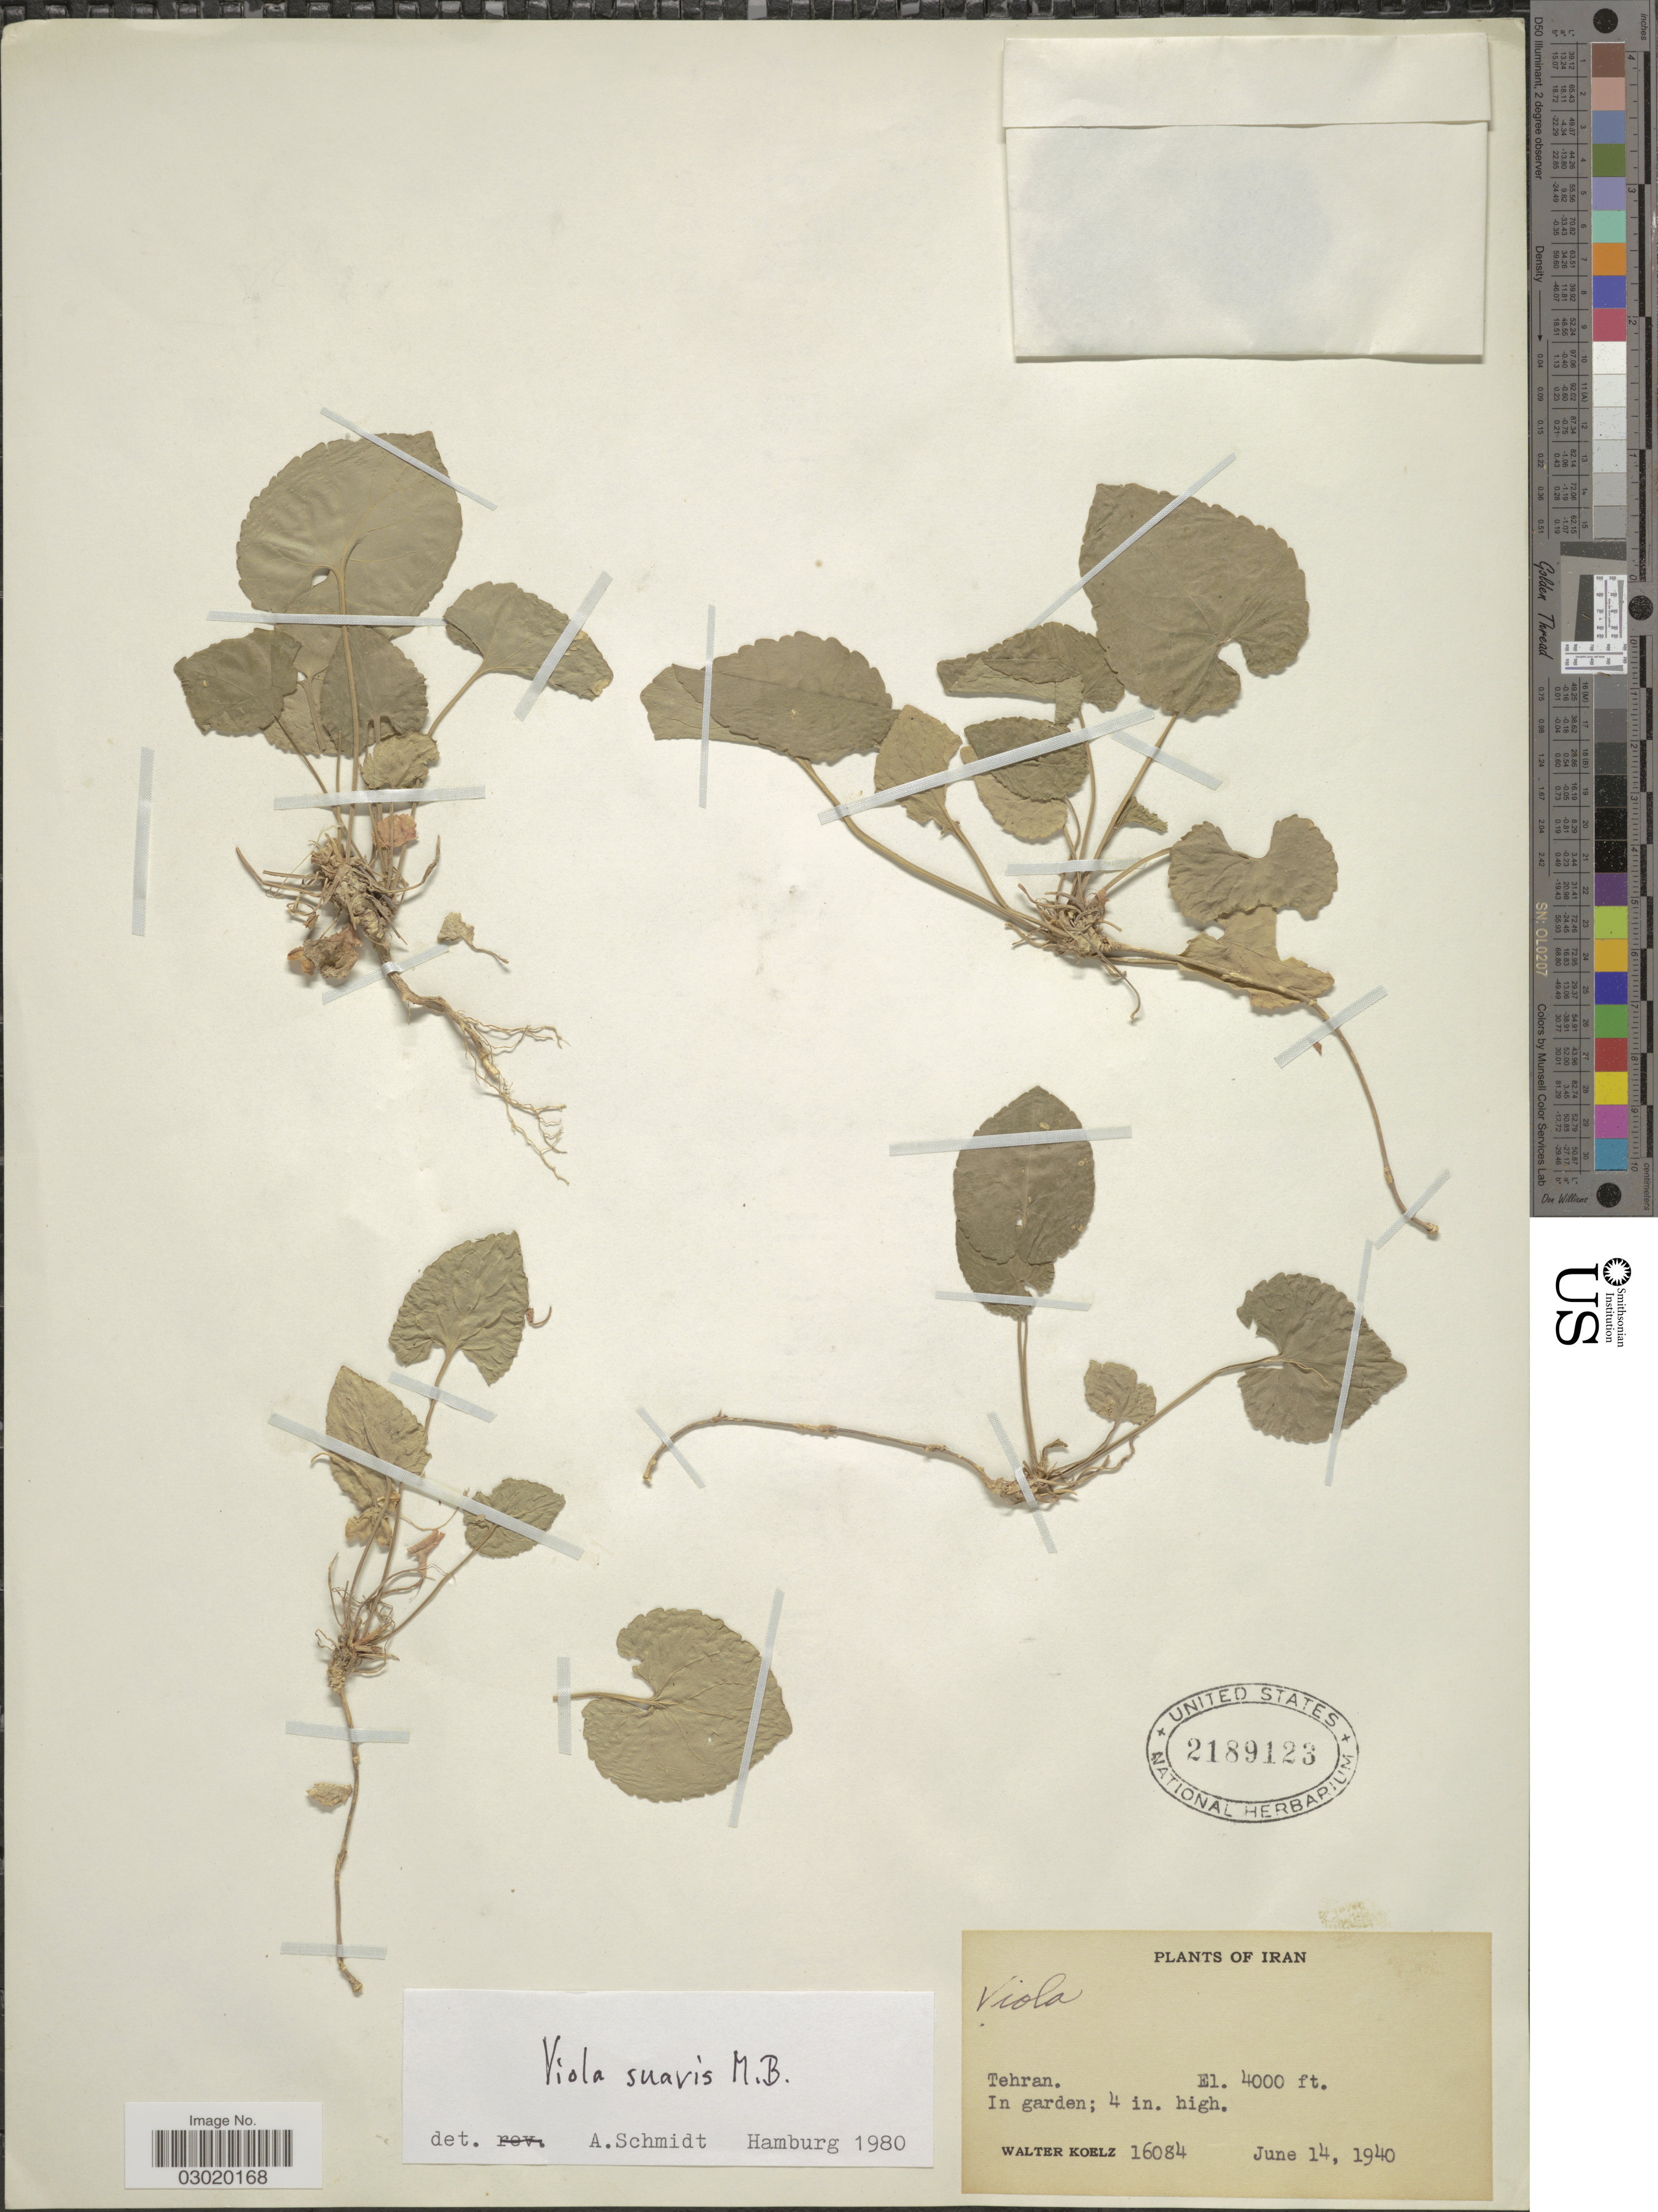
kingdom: Plantae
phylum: Tracheophyta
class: Magnoliopsida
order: Malpighiales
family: Violaceae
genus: Viola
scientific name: Viola suavis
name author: M. Bieb.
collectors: W. N. Koelz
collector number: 16084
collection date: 1940-06-14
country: Iran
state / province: Tehran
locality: Tehran.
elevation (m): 1219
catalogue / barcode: US 2189123